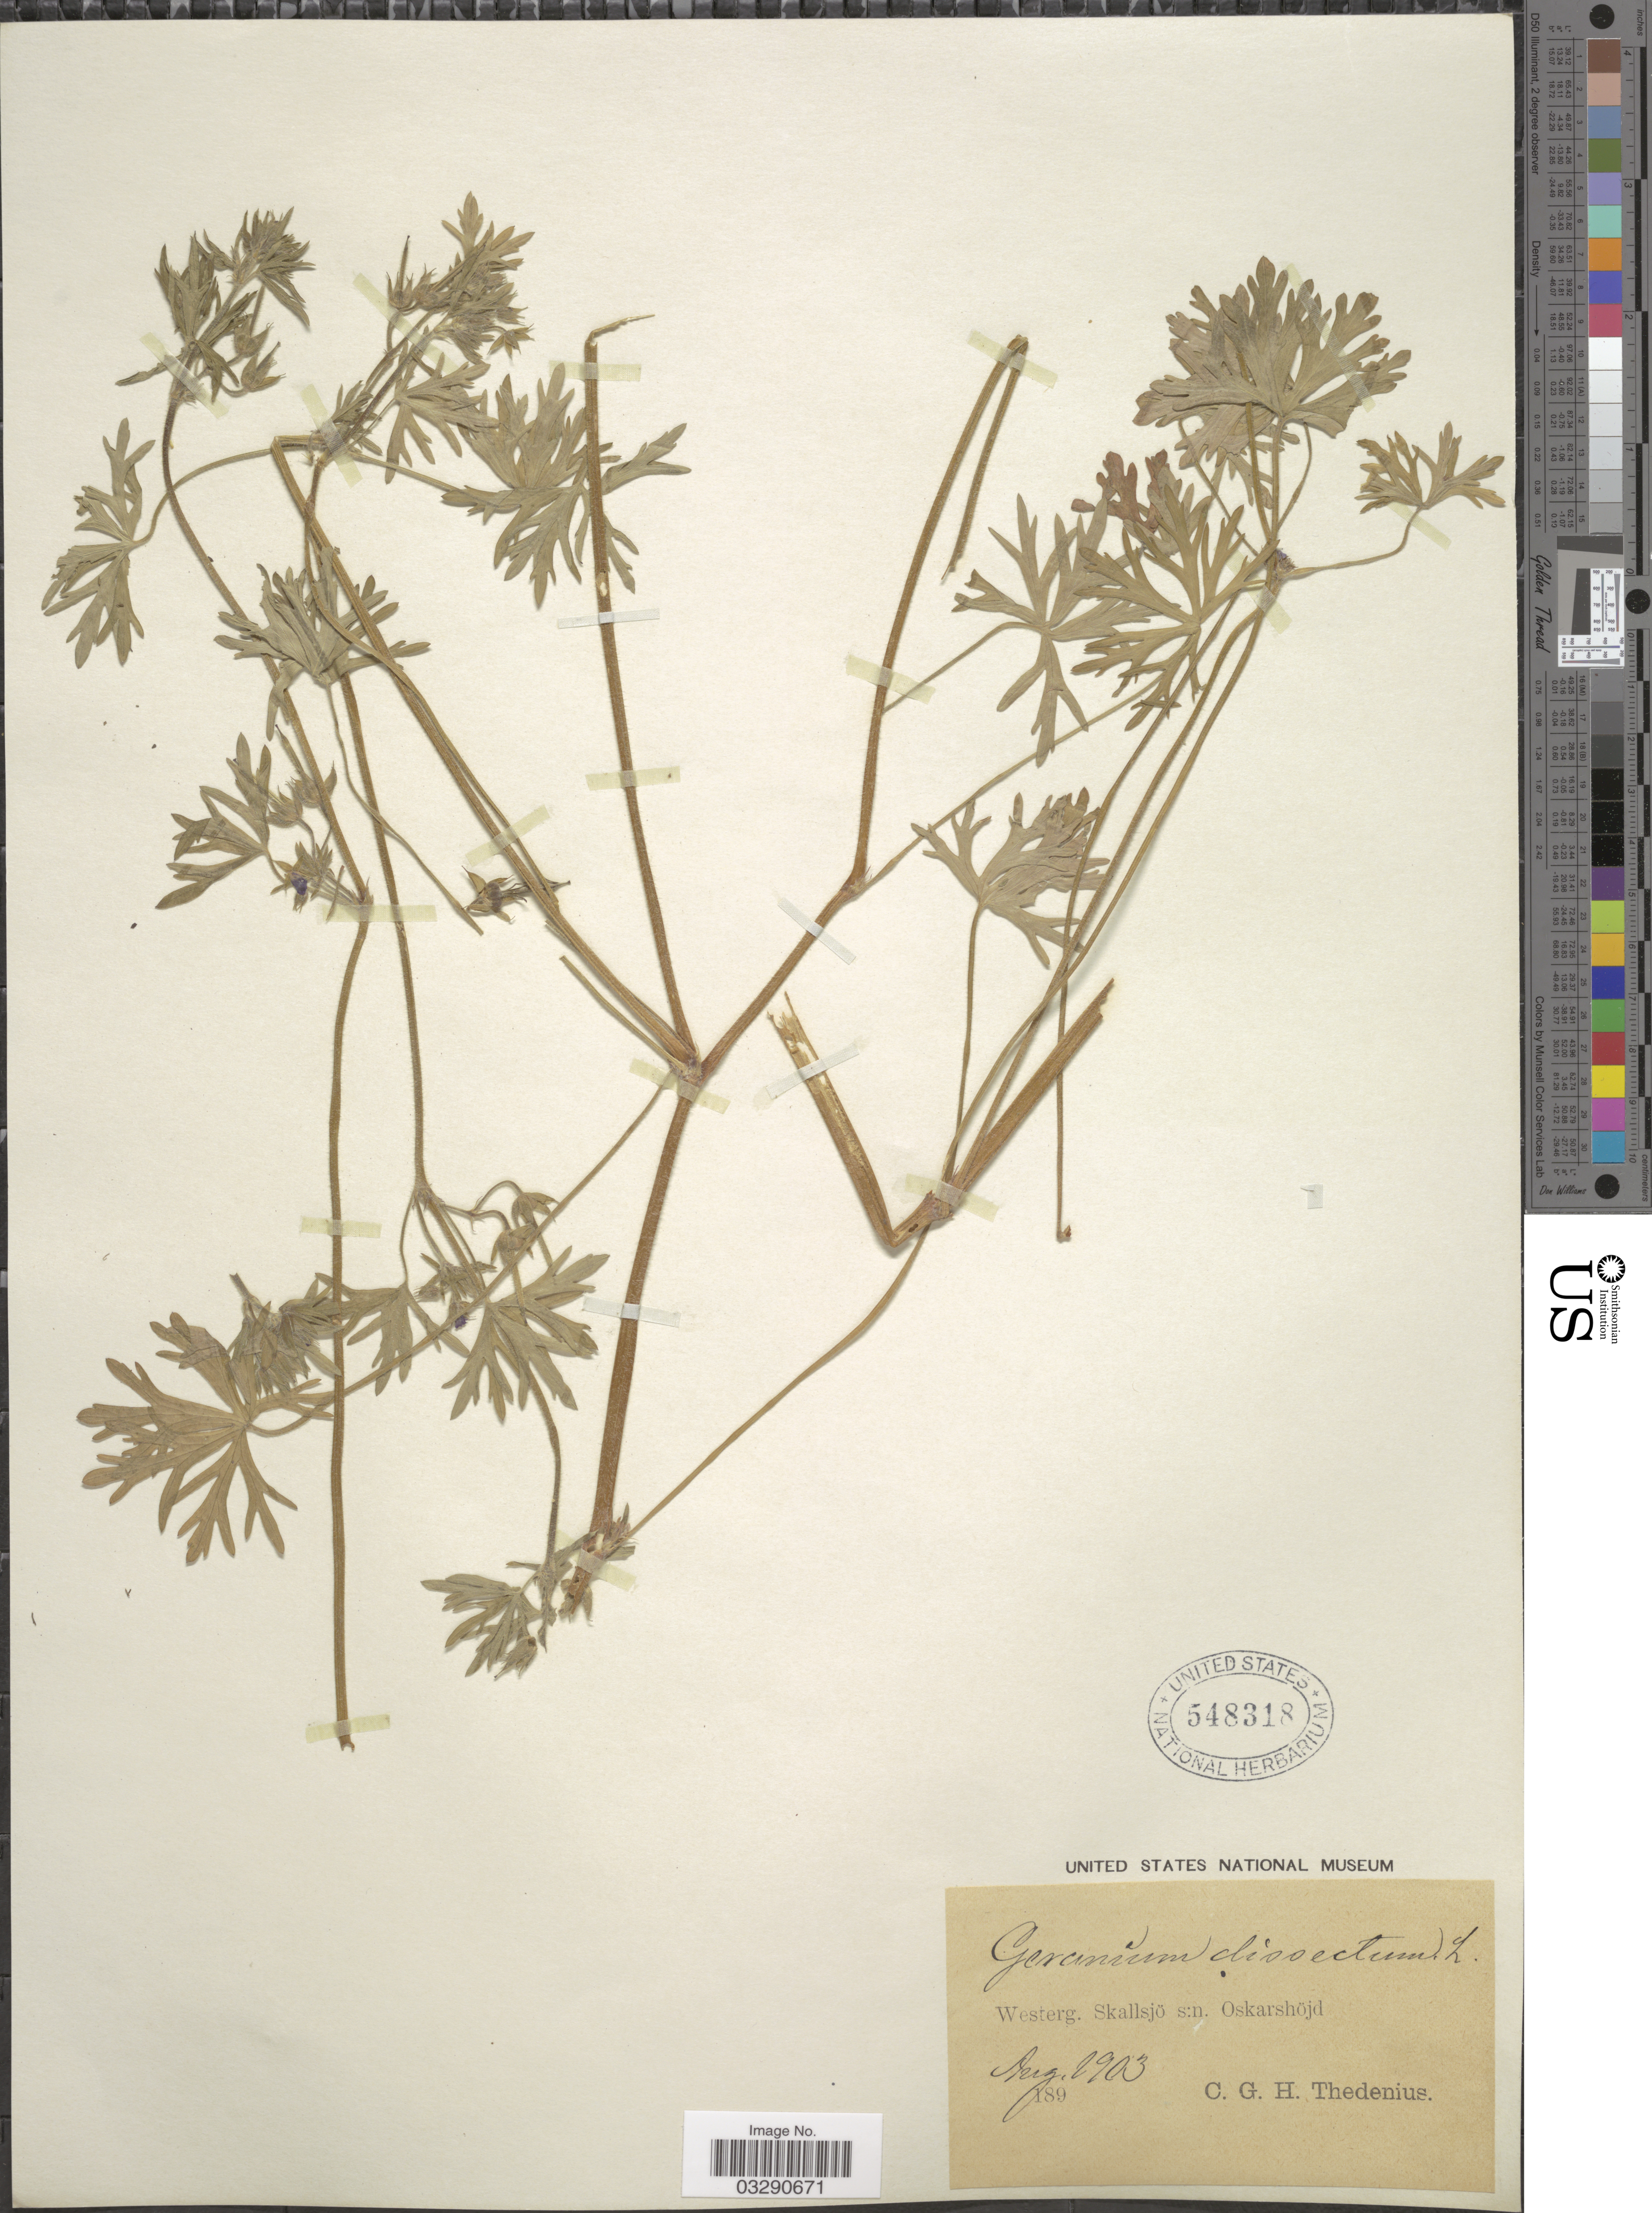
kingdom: Plantae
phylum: Tracheophyta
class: Magnoliopsida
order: Geraniales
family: Geraniaceae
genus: Geranium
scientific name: Geranium dissectum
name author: L.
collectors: C. Thedenius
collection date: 1903-08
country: Sweden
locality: Westerg. Skallsjö. Oskarshöjd.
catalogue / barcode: US 548318